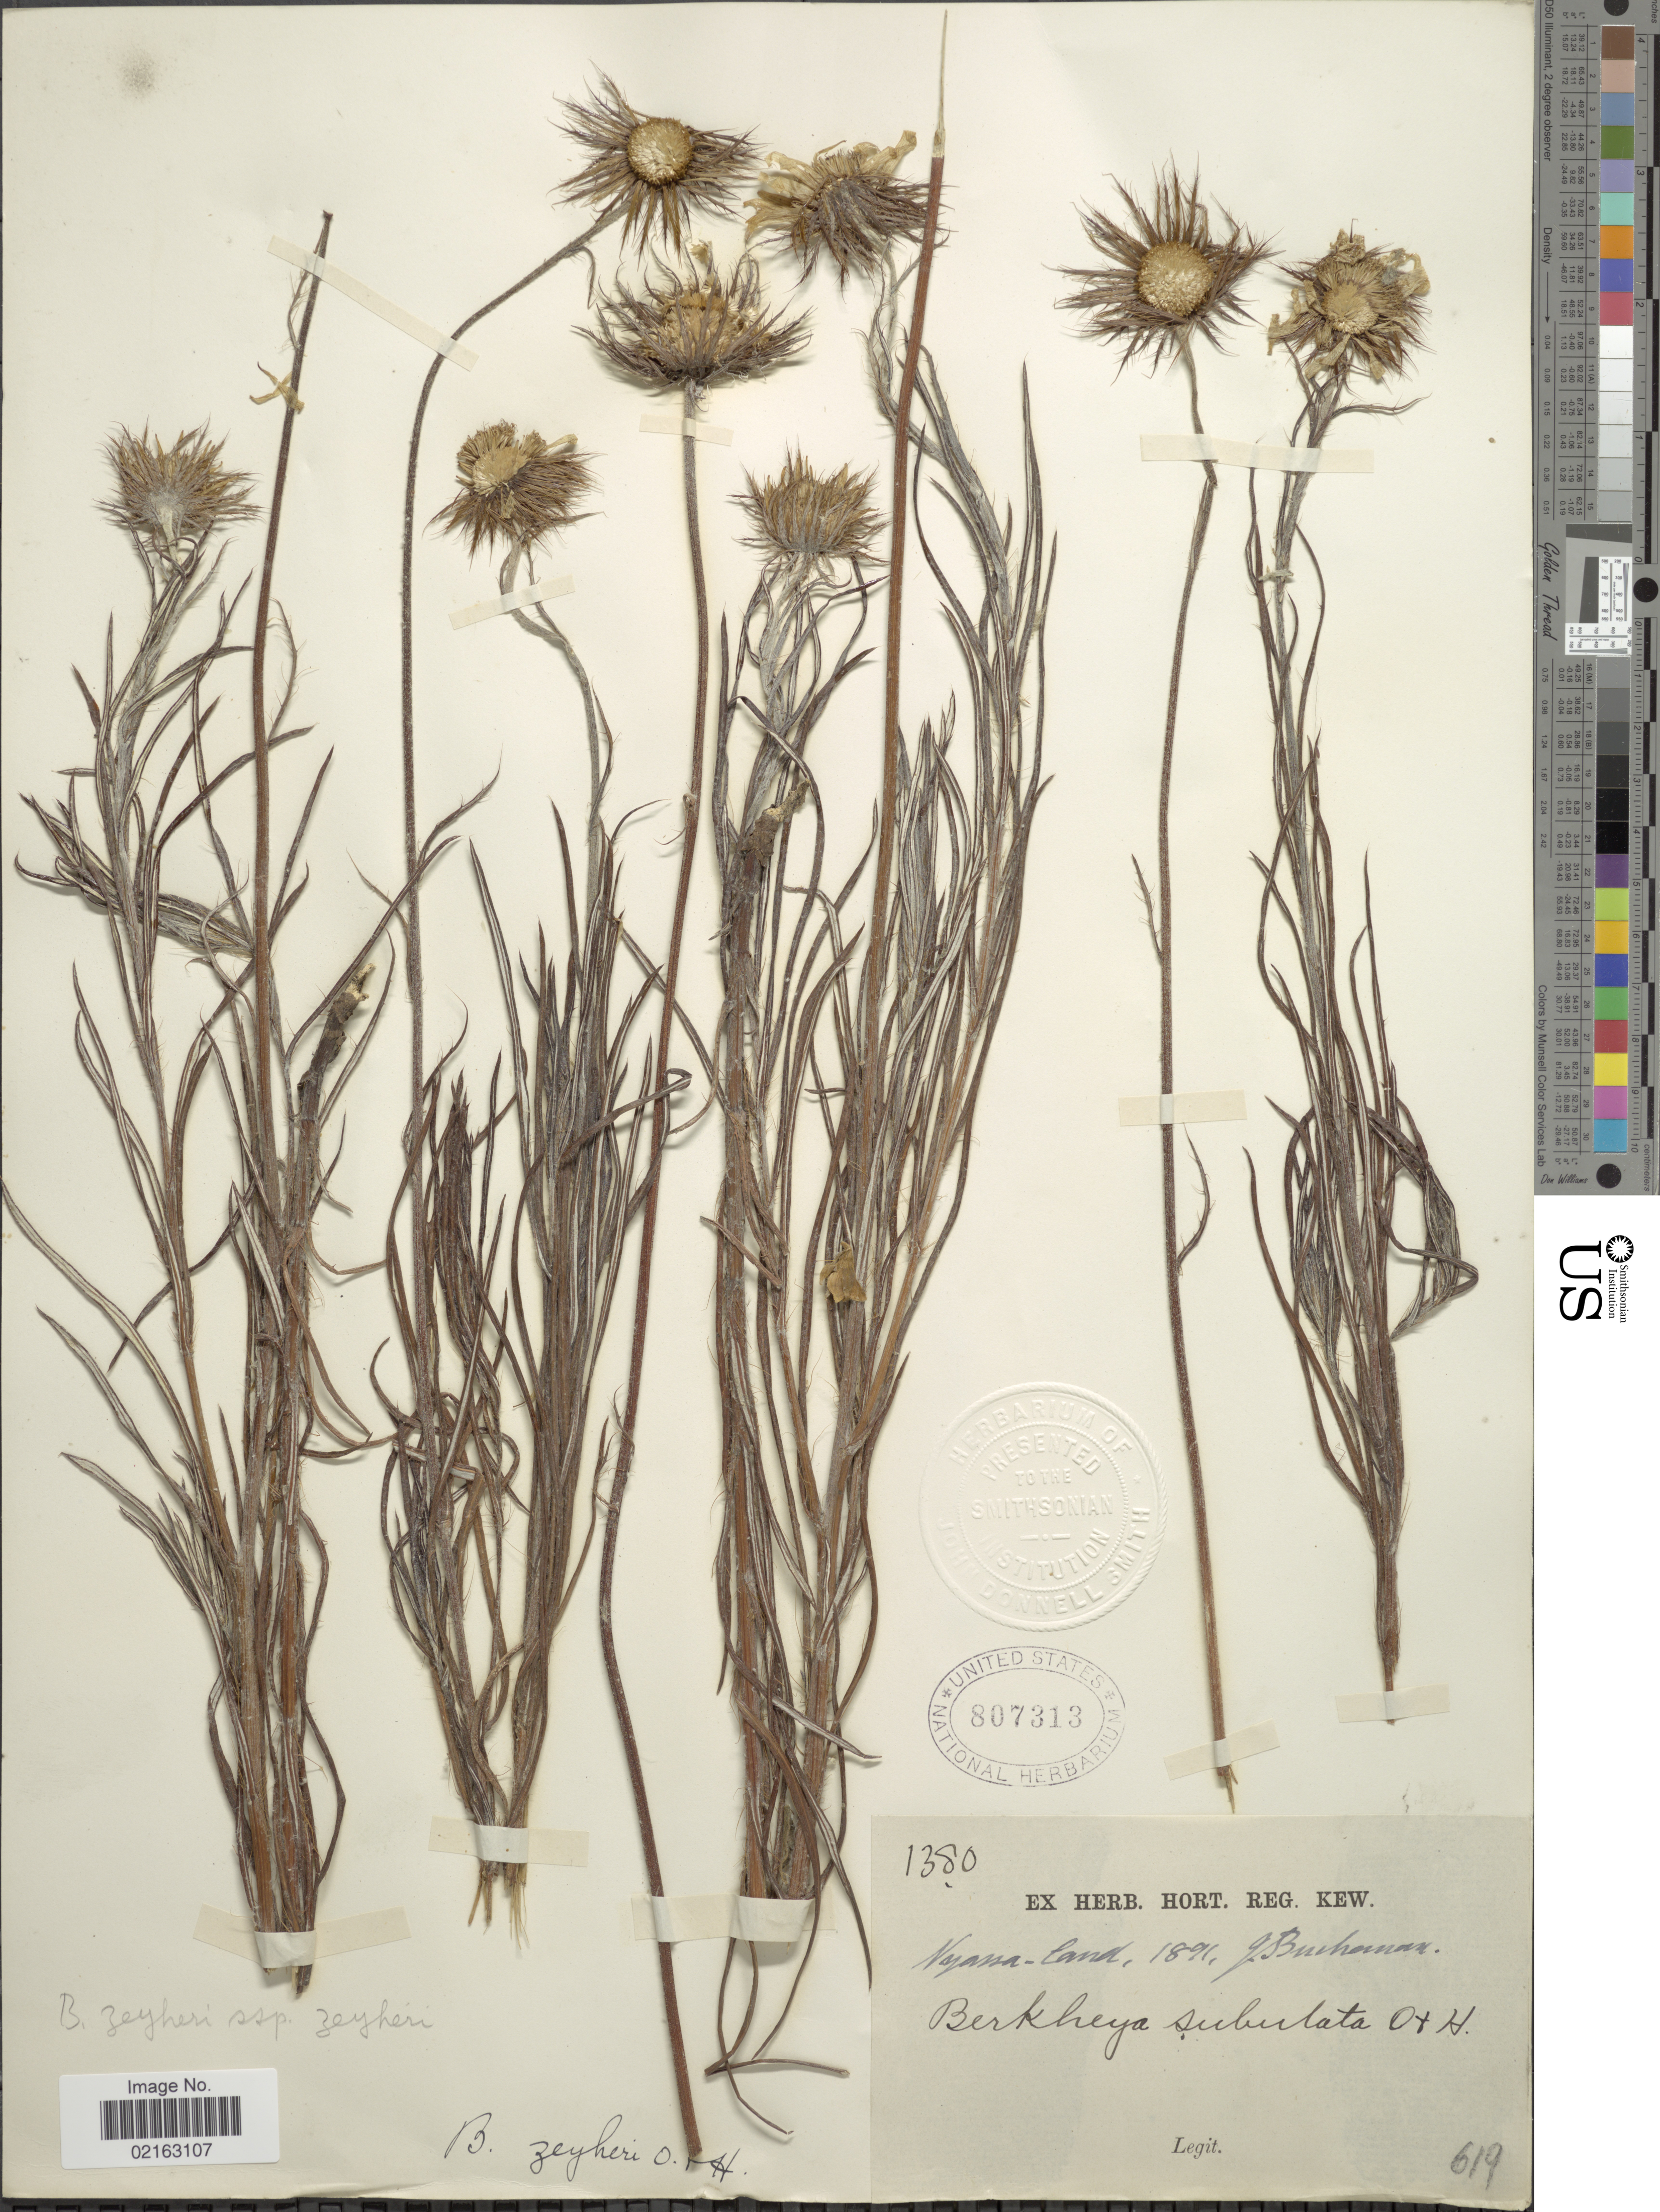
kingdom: Plantae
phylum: Tracheophyta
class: Magnoliopsida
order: Asterales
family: Asteraceae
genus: Berkheya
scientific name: Berkheya zeyheri subsp. zeyheri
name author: (Sond. & Harv.) Oliv. & Hiern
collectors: J. Buchanan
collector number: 1380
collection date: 1891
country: Malawi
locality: Nyassa-land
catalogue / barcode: US 807313